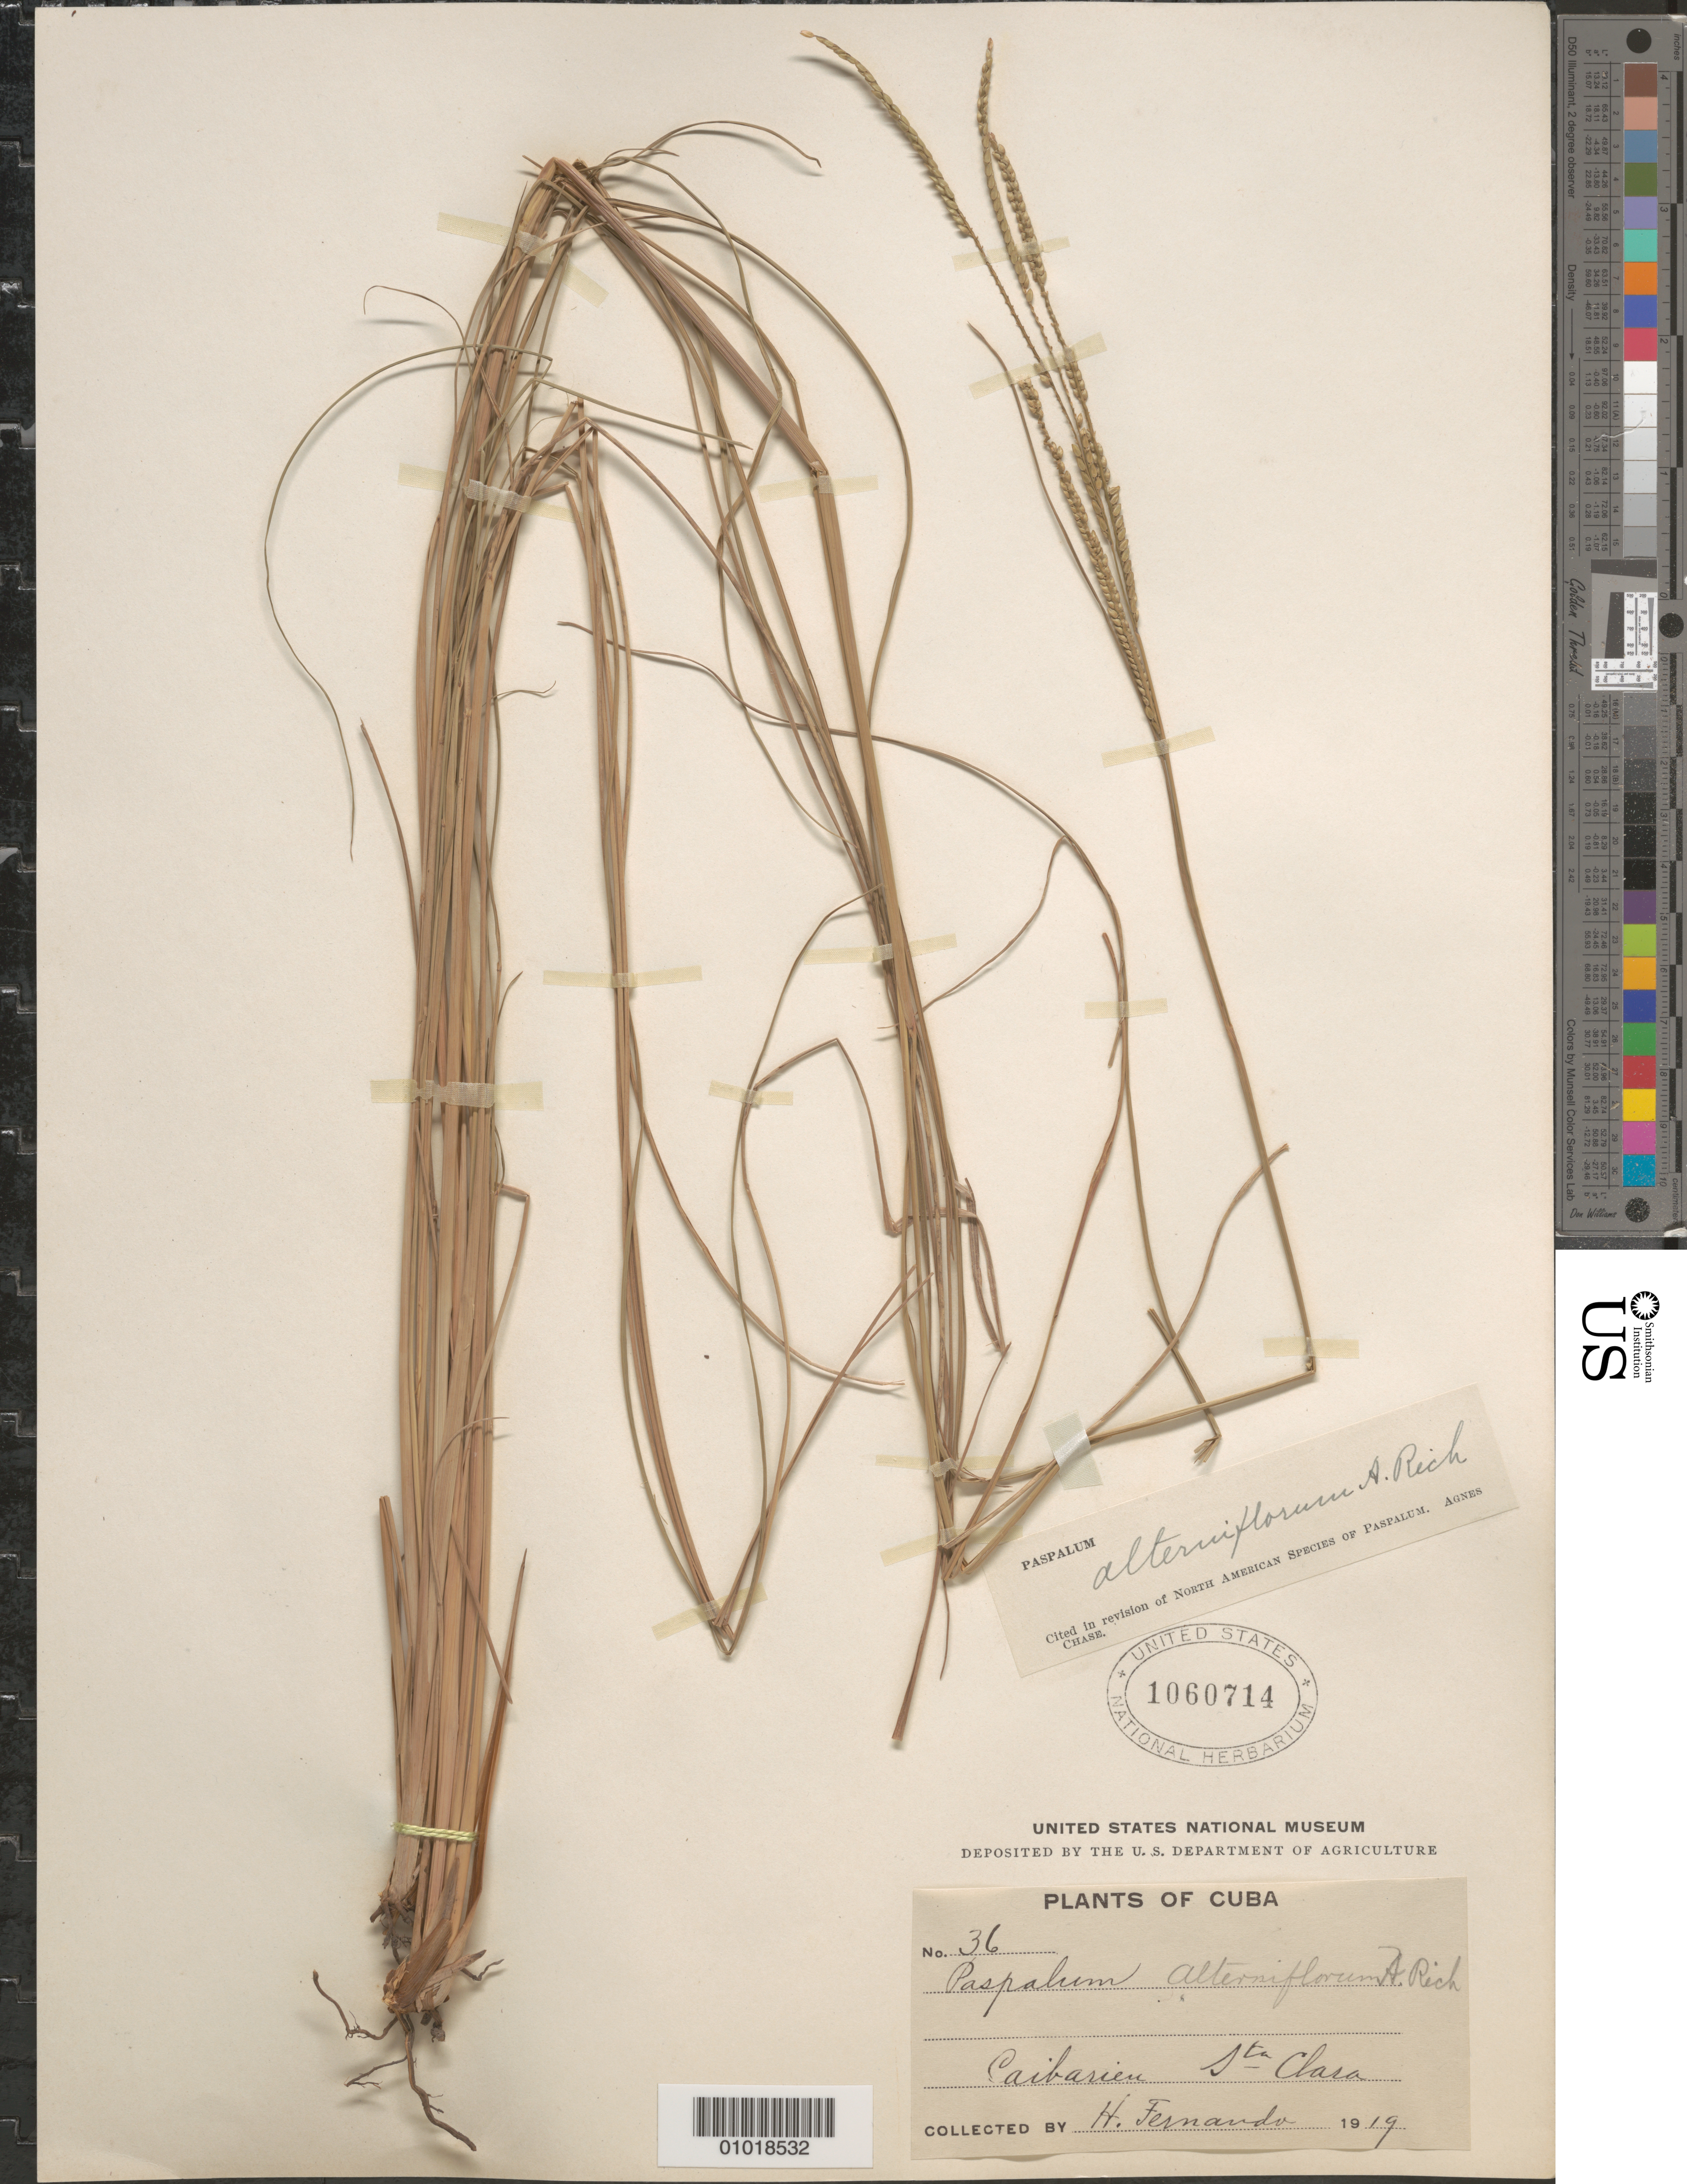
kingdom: Plantae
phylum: Tracheophyta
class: Liliopsida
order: Poales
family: Poaceae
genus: Paspalum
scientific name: Paspalum alterniflorum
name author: A. Rich.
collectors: H. Fernando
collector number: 36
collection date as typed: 1919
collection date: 1919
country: Cuba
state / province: Villa Clara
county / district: Santa Clara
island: Cuba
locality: Caibarien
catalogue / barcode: US 1060714